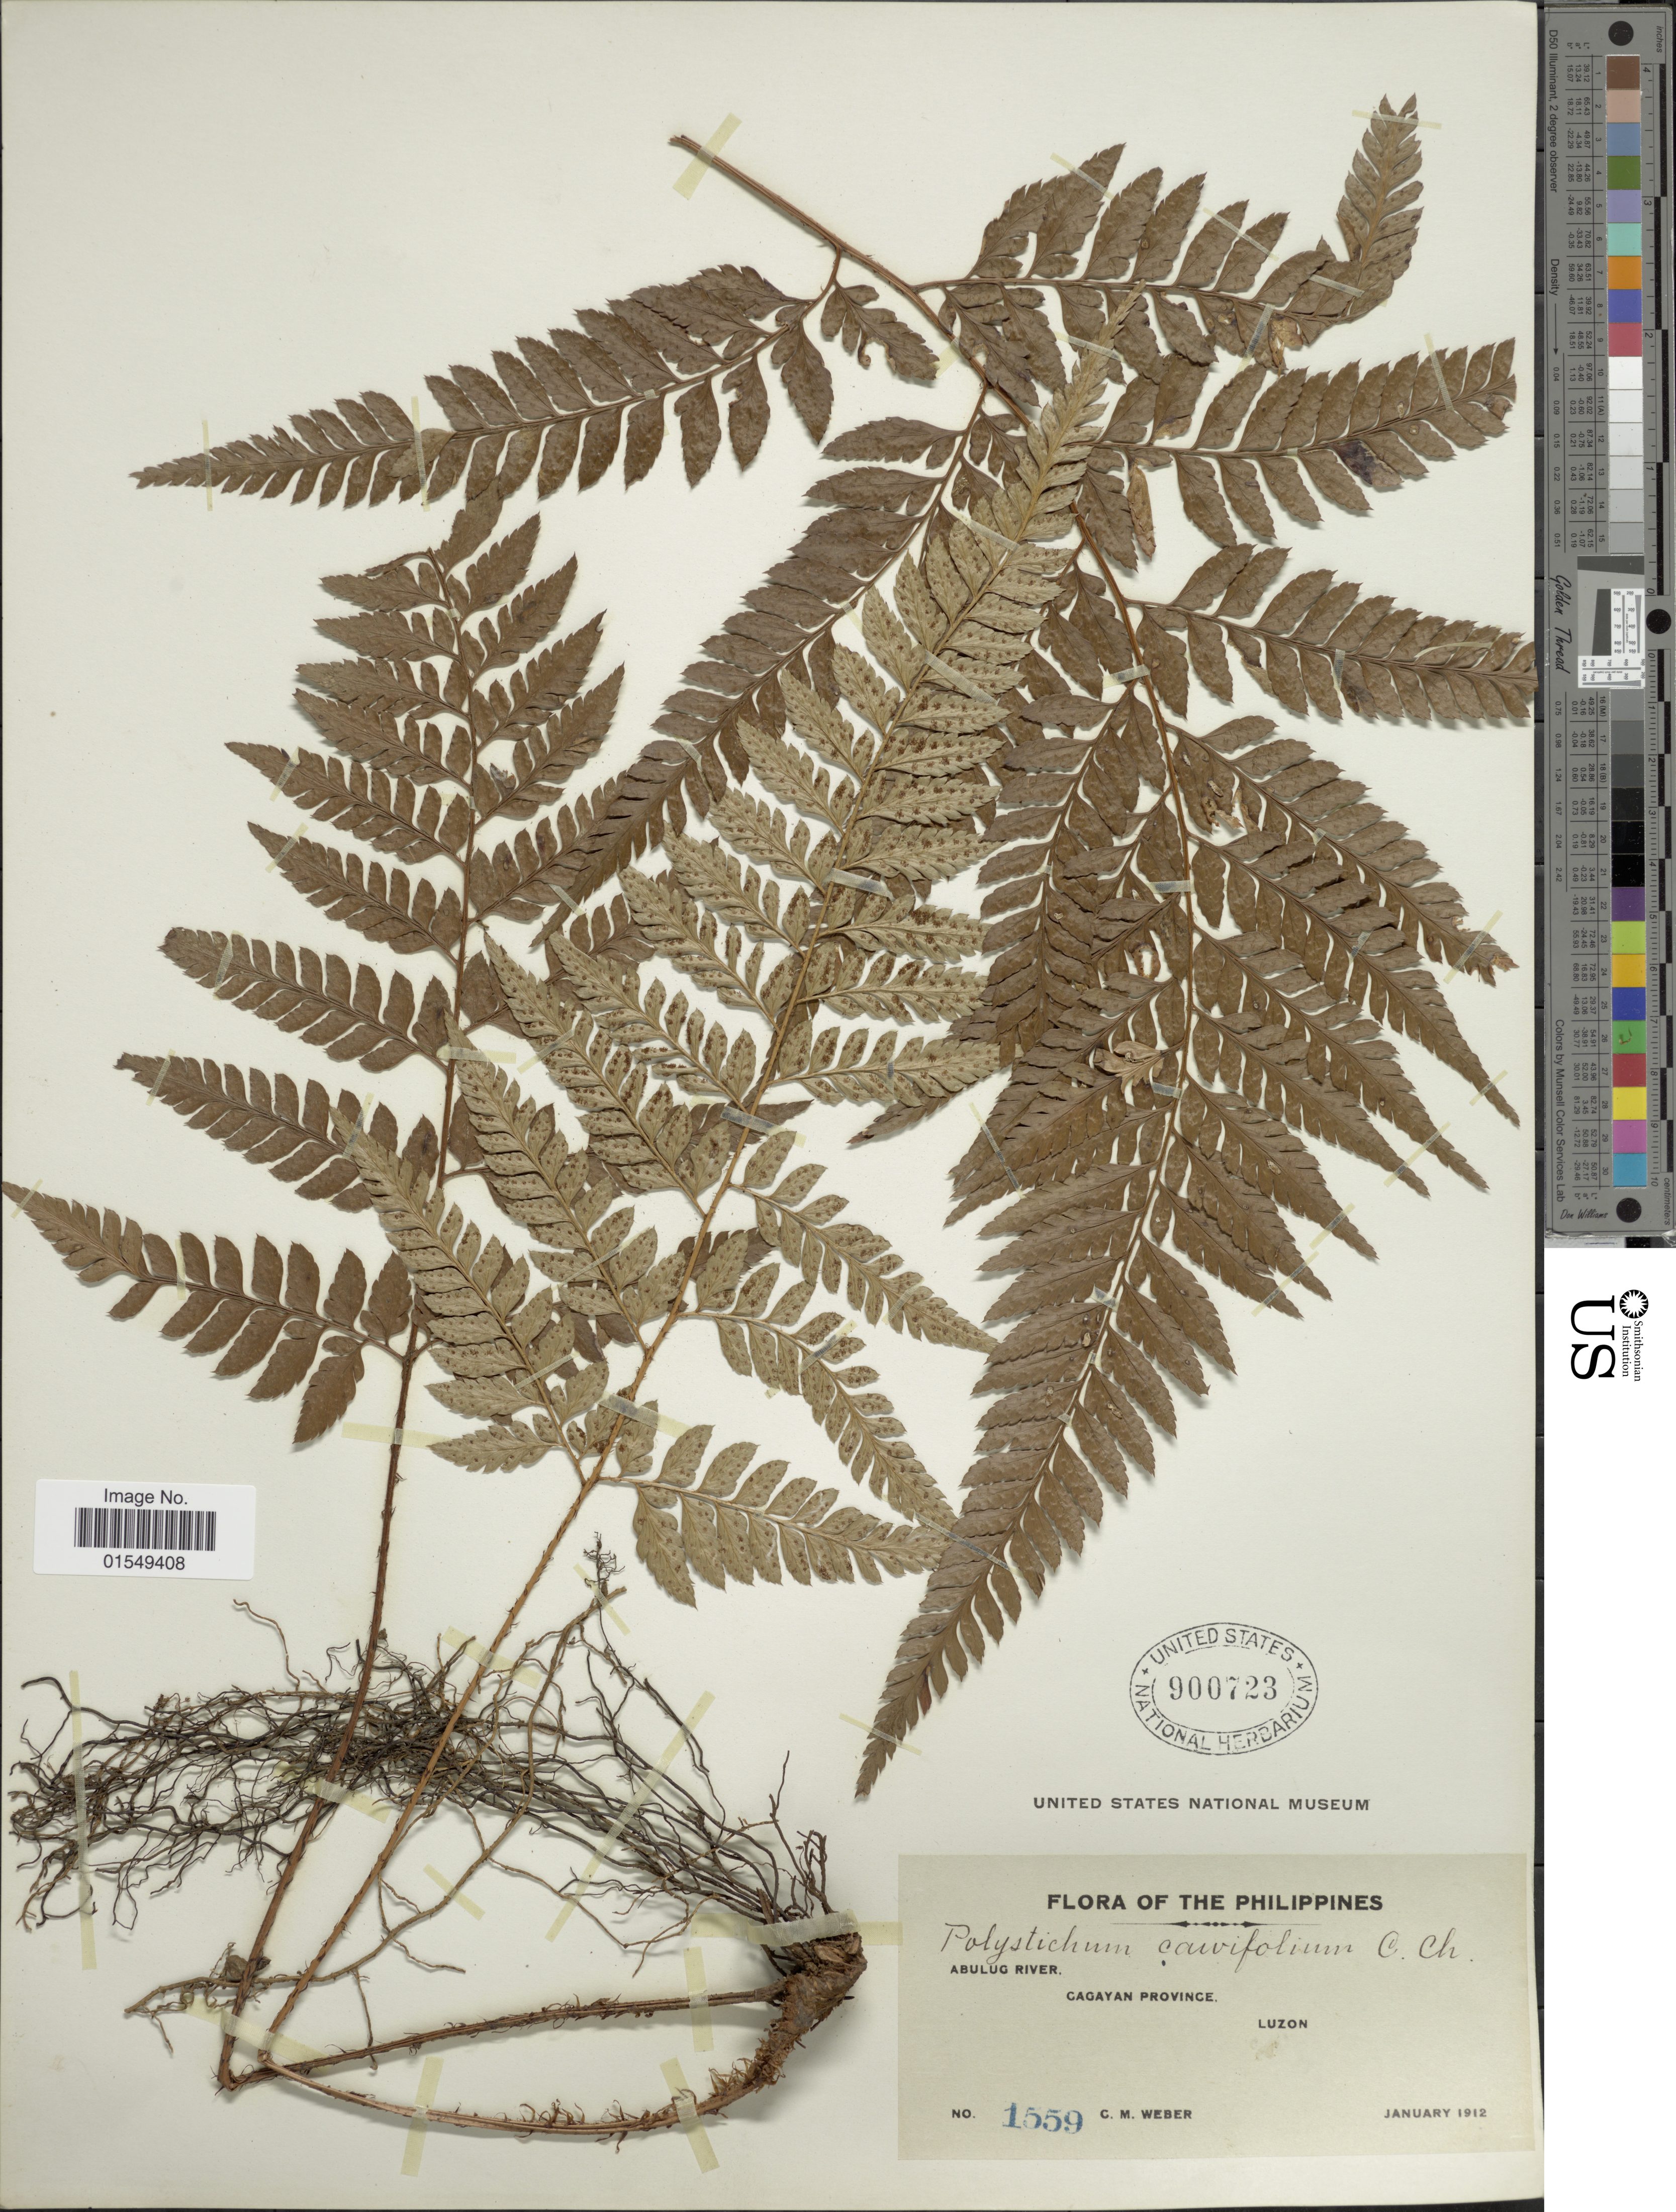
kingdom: Plantae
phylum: Tracheophyta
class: Polypodiopsida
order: Polypodiales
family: Dryopteridaceae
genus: Arachniodes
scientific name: Arachniodes carvifolia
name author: (Kunze) Ching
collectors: C. M. Weber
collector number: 1559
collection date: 1912-01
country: Philippines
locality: Abulug River, Cagayan Province, Luzon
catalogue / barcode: US 900723